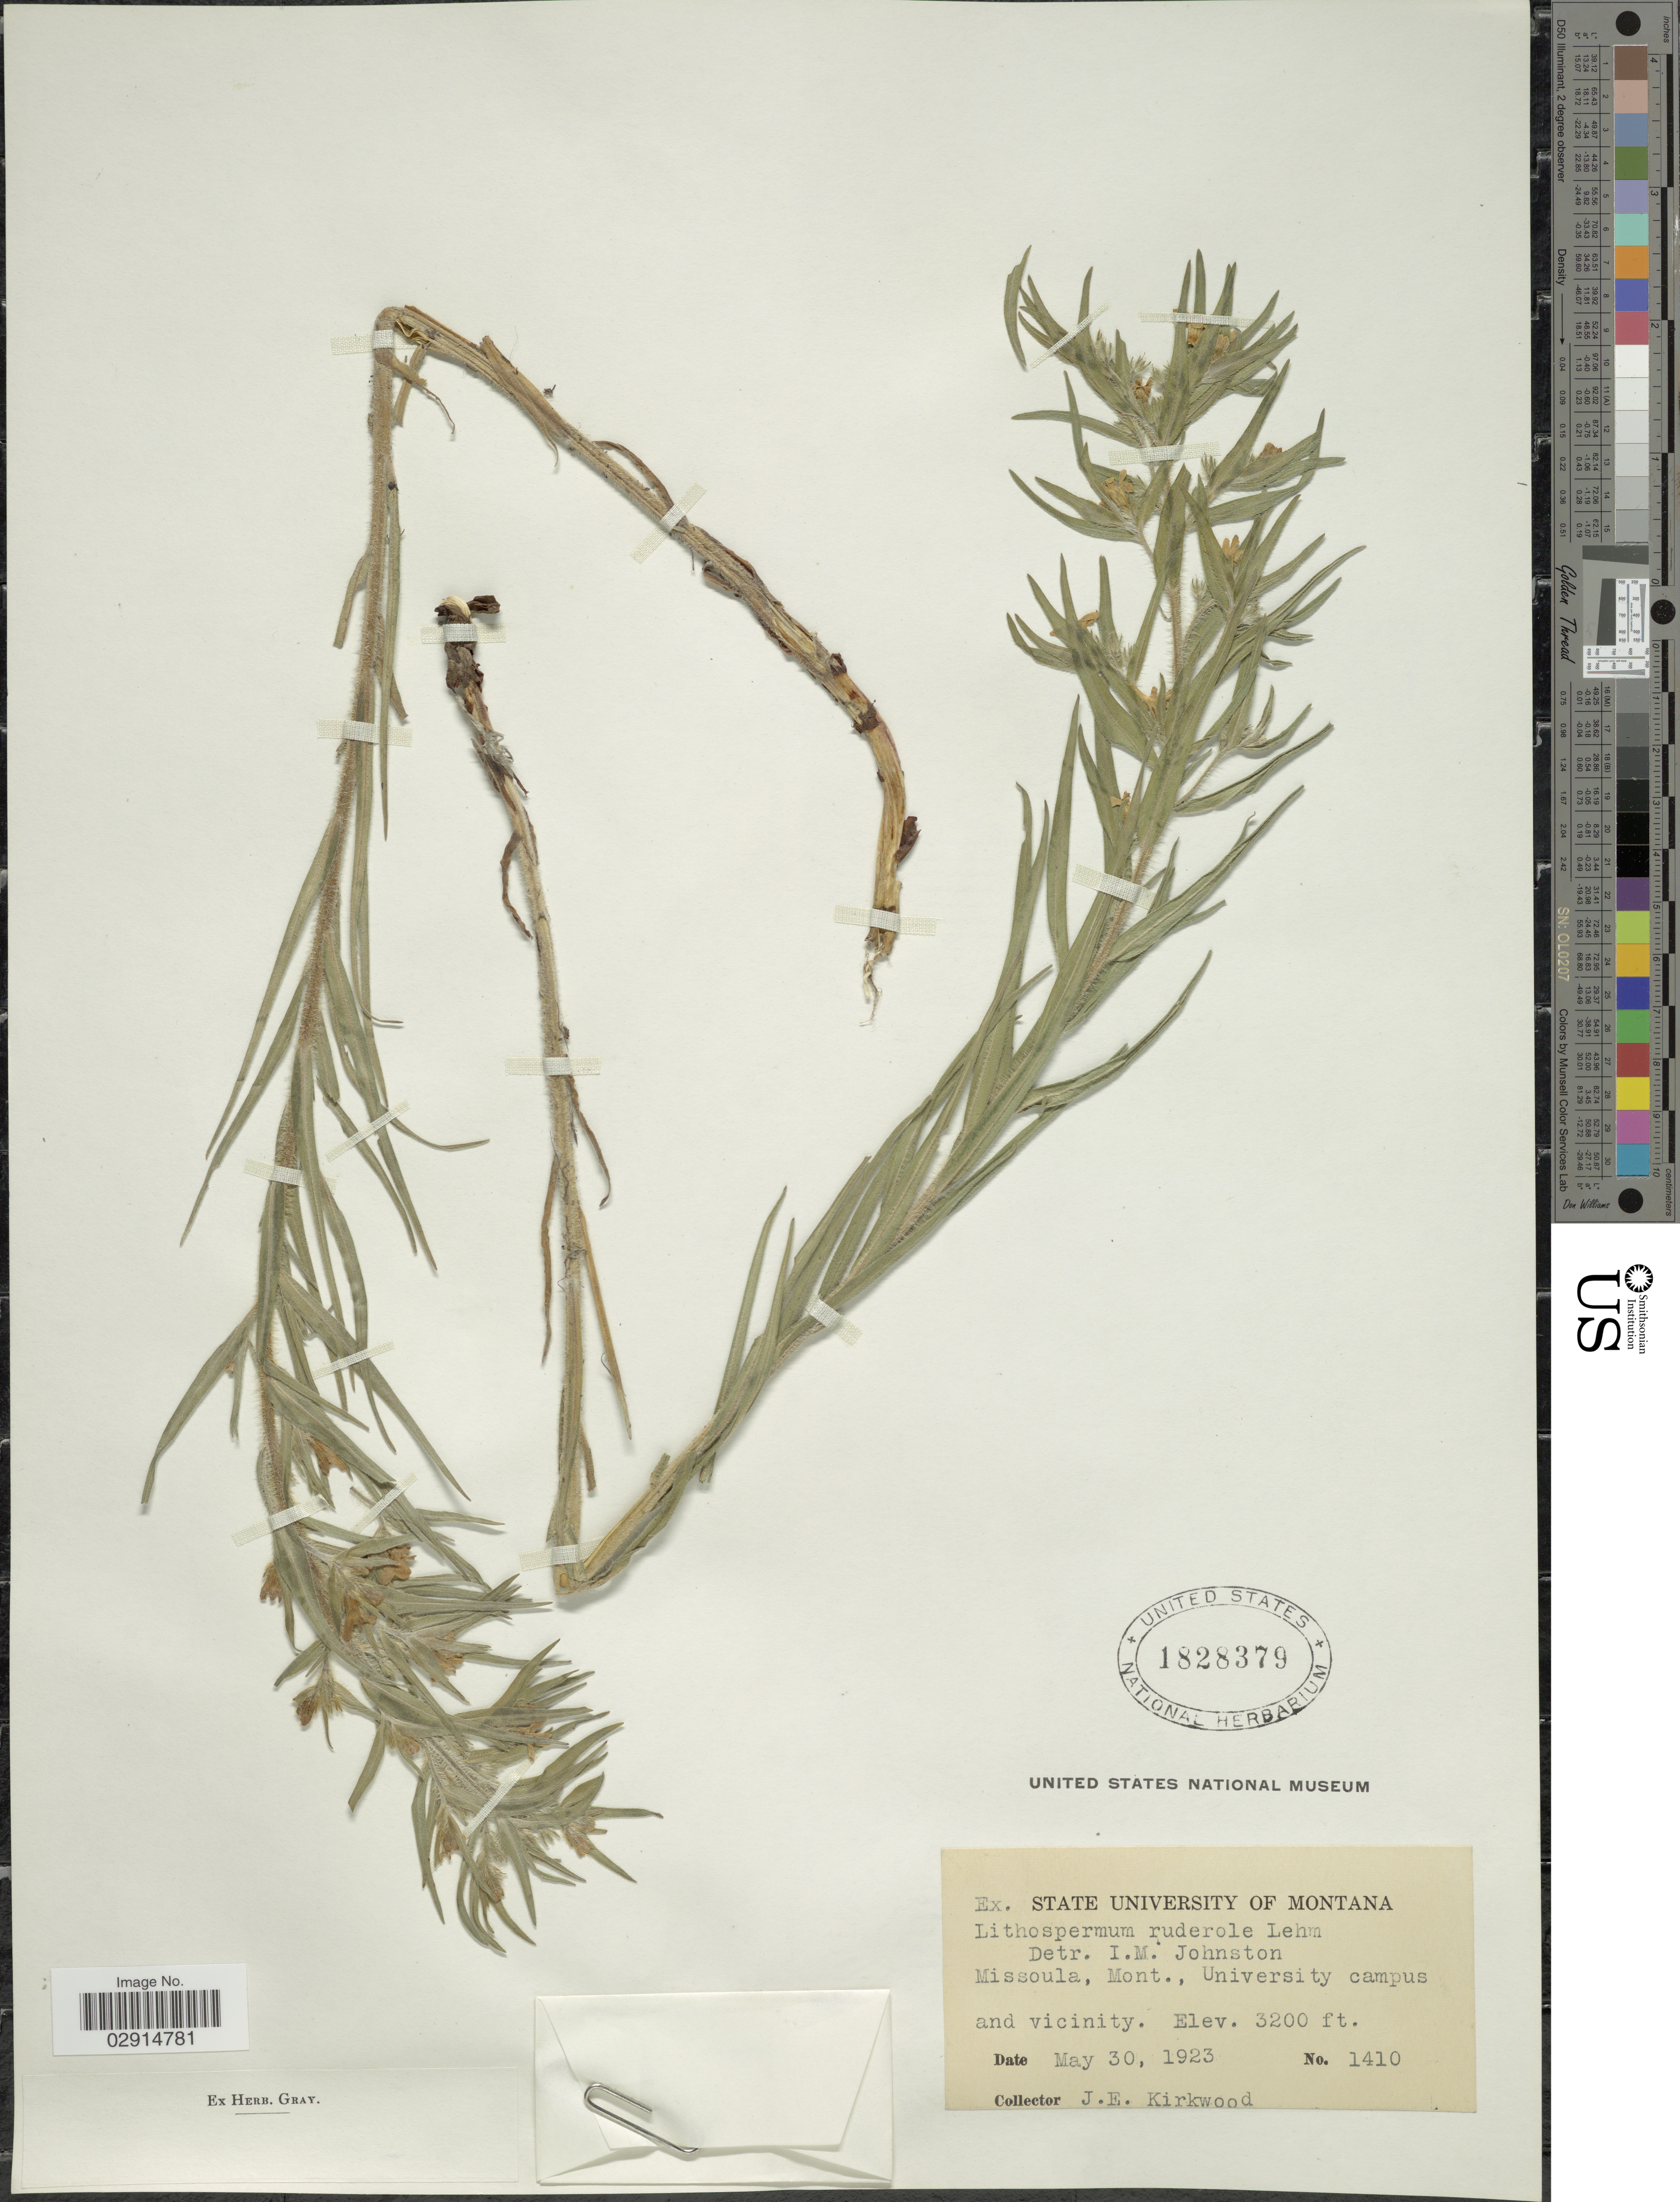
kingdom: Plantae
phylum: Tracheophyta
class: Magnoliopsida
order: Boraginales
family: Boraginaceae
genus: Lithospermum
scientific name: Lithospermum ruderale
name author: Douglas ex Lehm.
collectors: J. Kirkwood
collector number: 1410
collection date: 1923-05-30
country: United States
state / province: Montana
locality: Missoula, University Campus and vicinity.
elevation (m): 975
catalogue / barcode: US 1828379